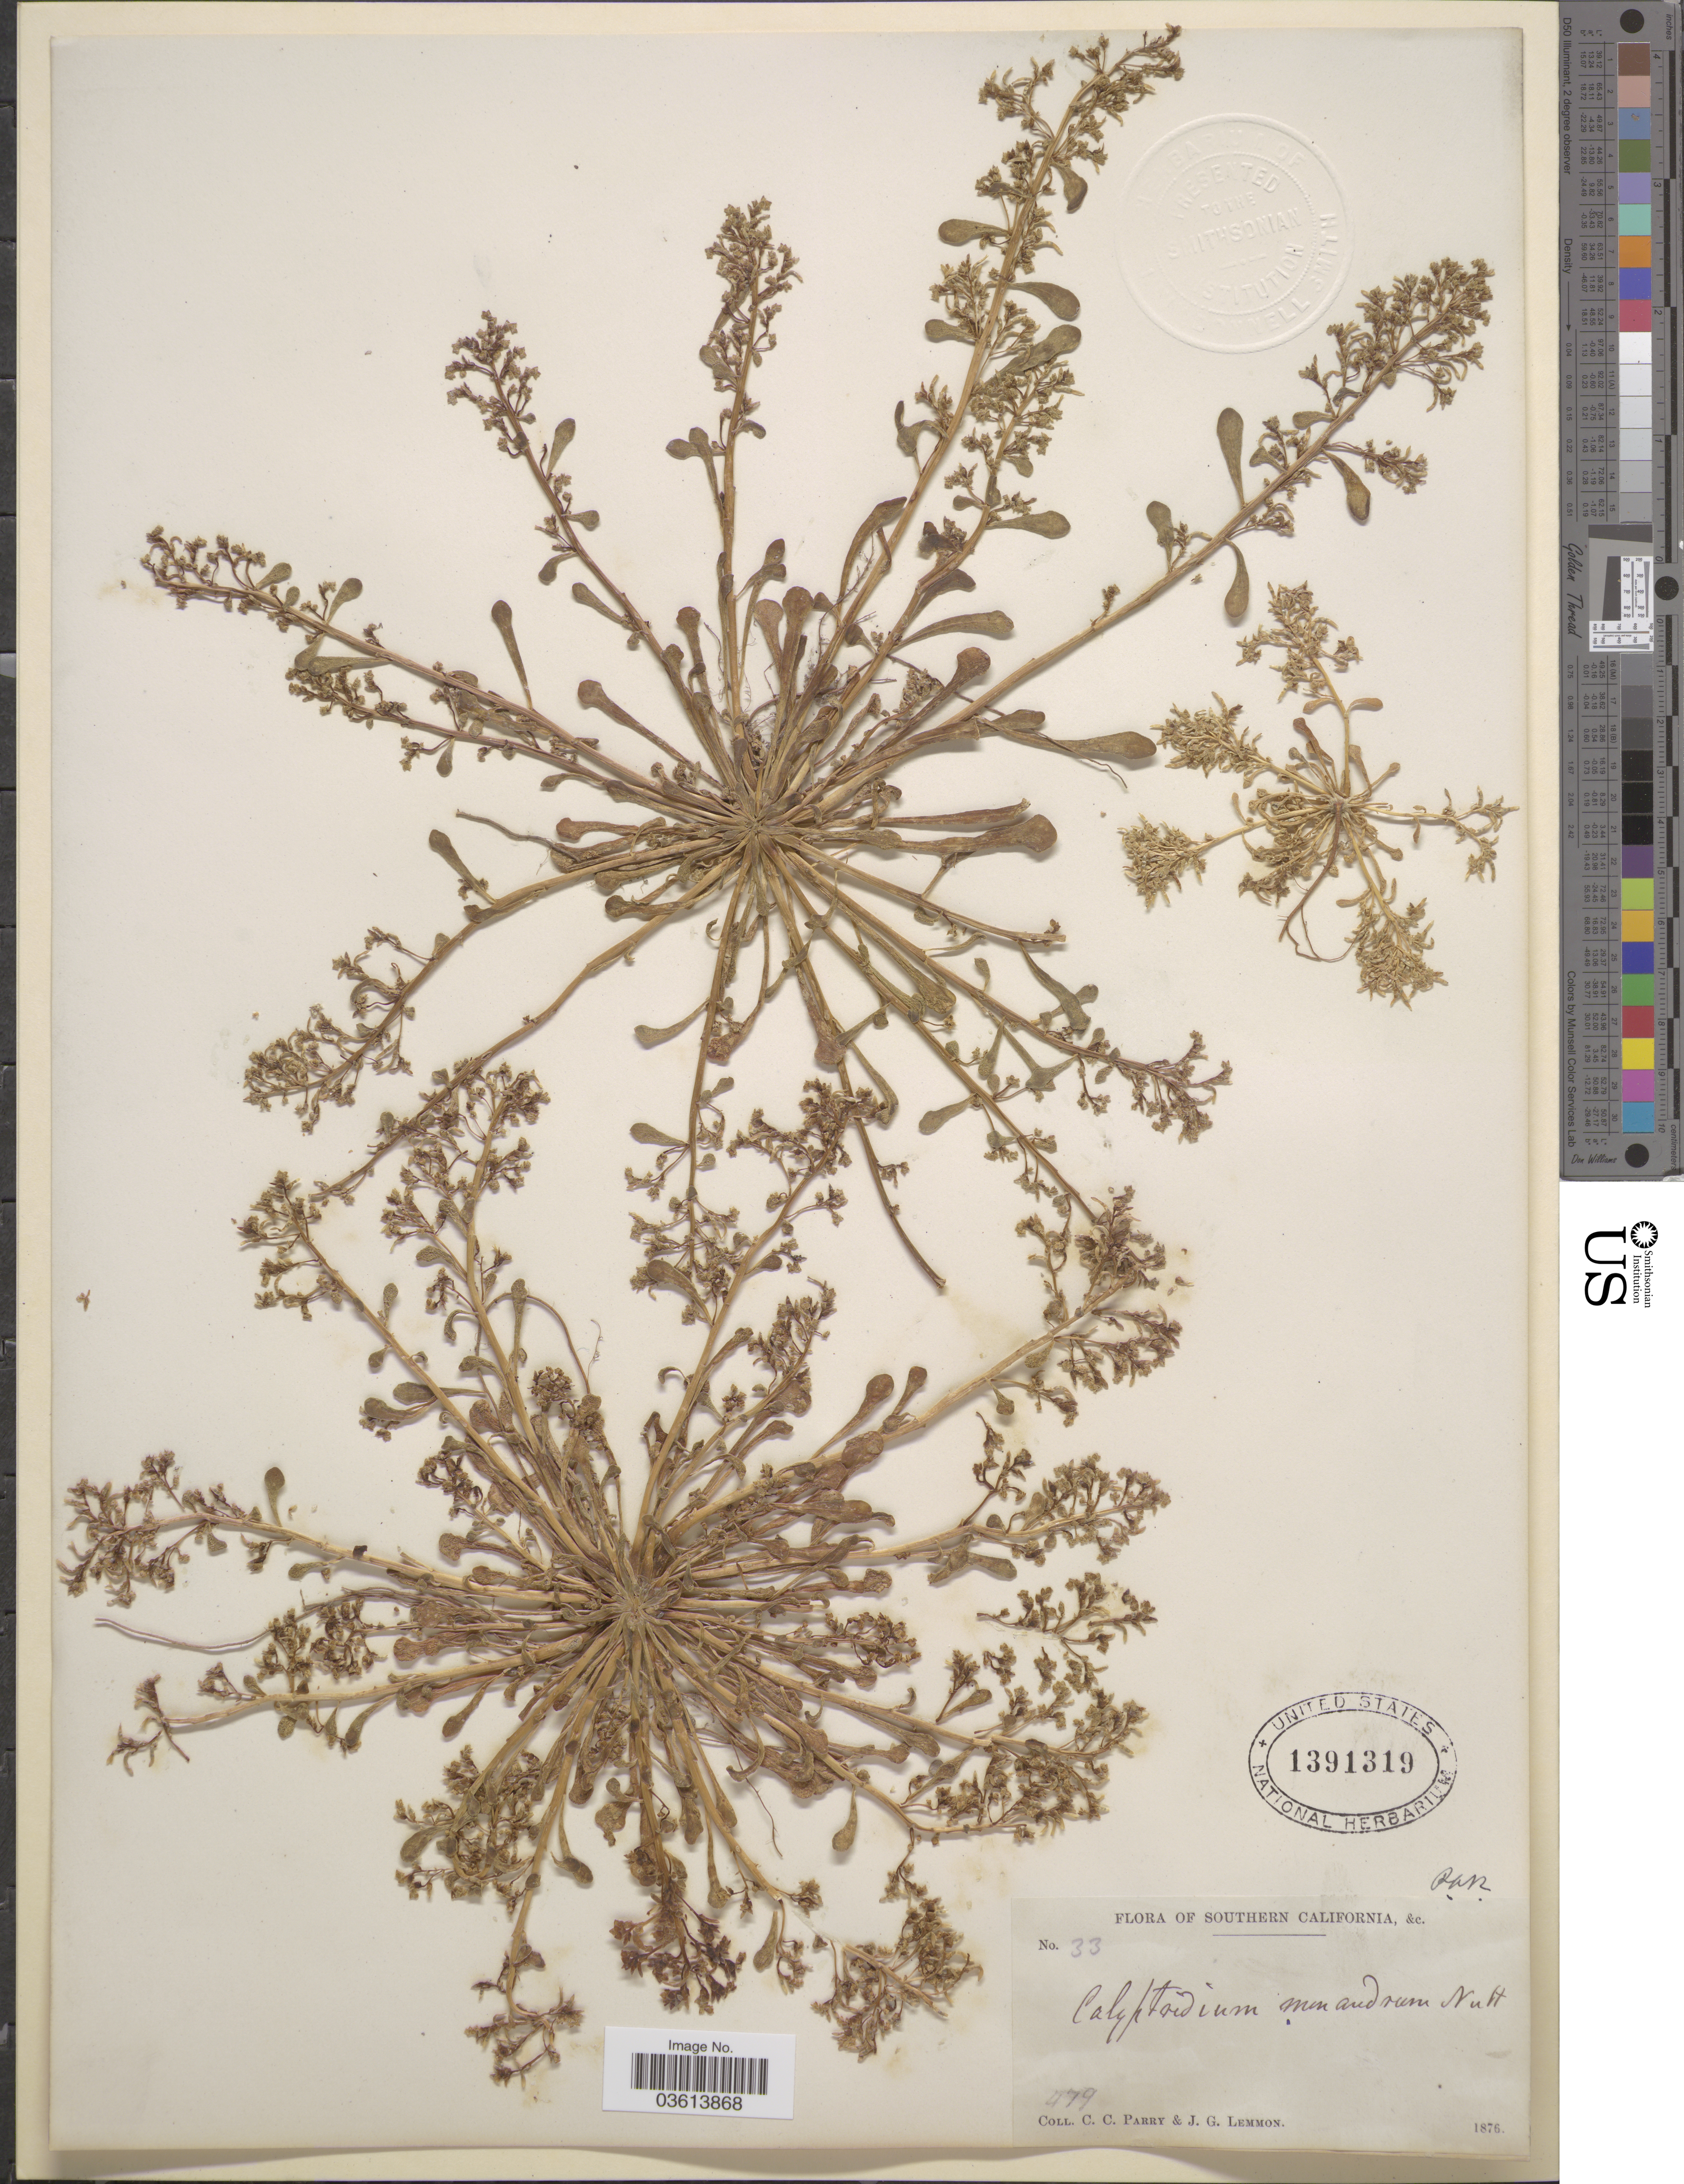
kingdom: Plantae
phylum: Tracheophyta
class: Magnoliopsida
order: Caryophyllales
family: Montiaceae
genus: Calyptridium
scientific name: Calyptridium monandrum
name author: (Nutt.) Nutt.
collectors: C. C. Parry & J. Lemmon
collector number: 33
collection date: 1876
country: United States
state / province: California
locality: Southern California, &c.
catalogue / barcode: US 1391319